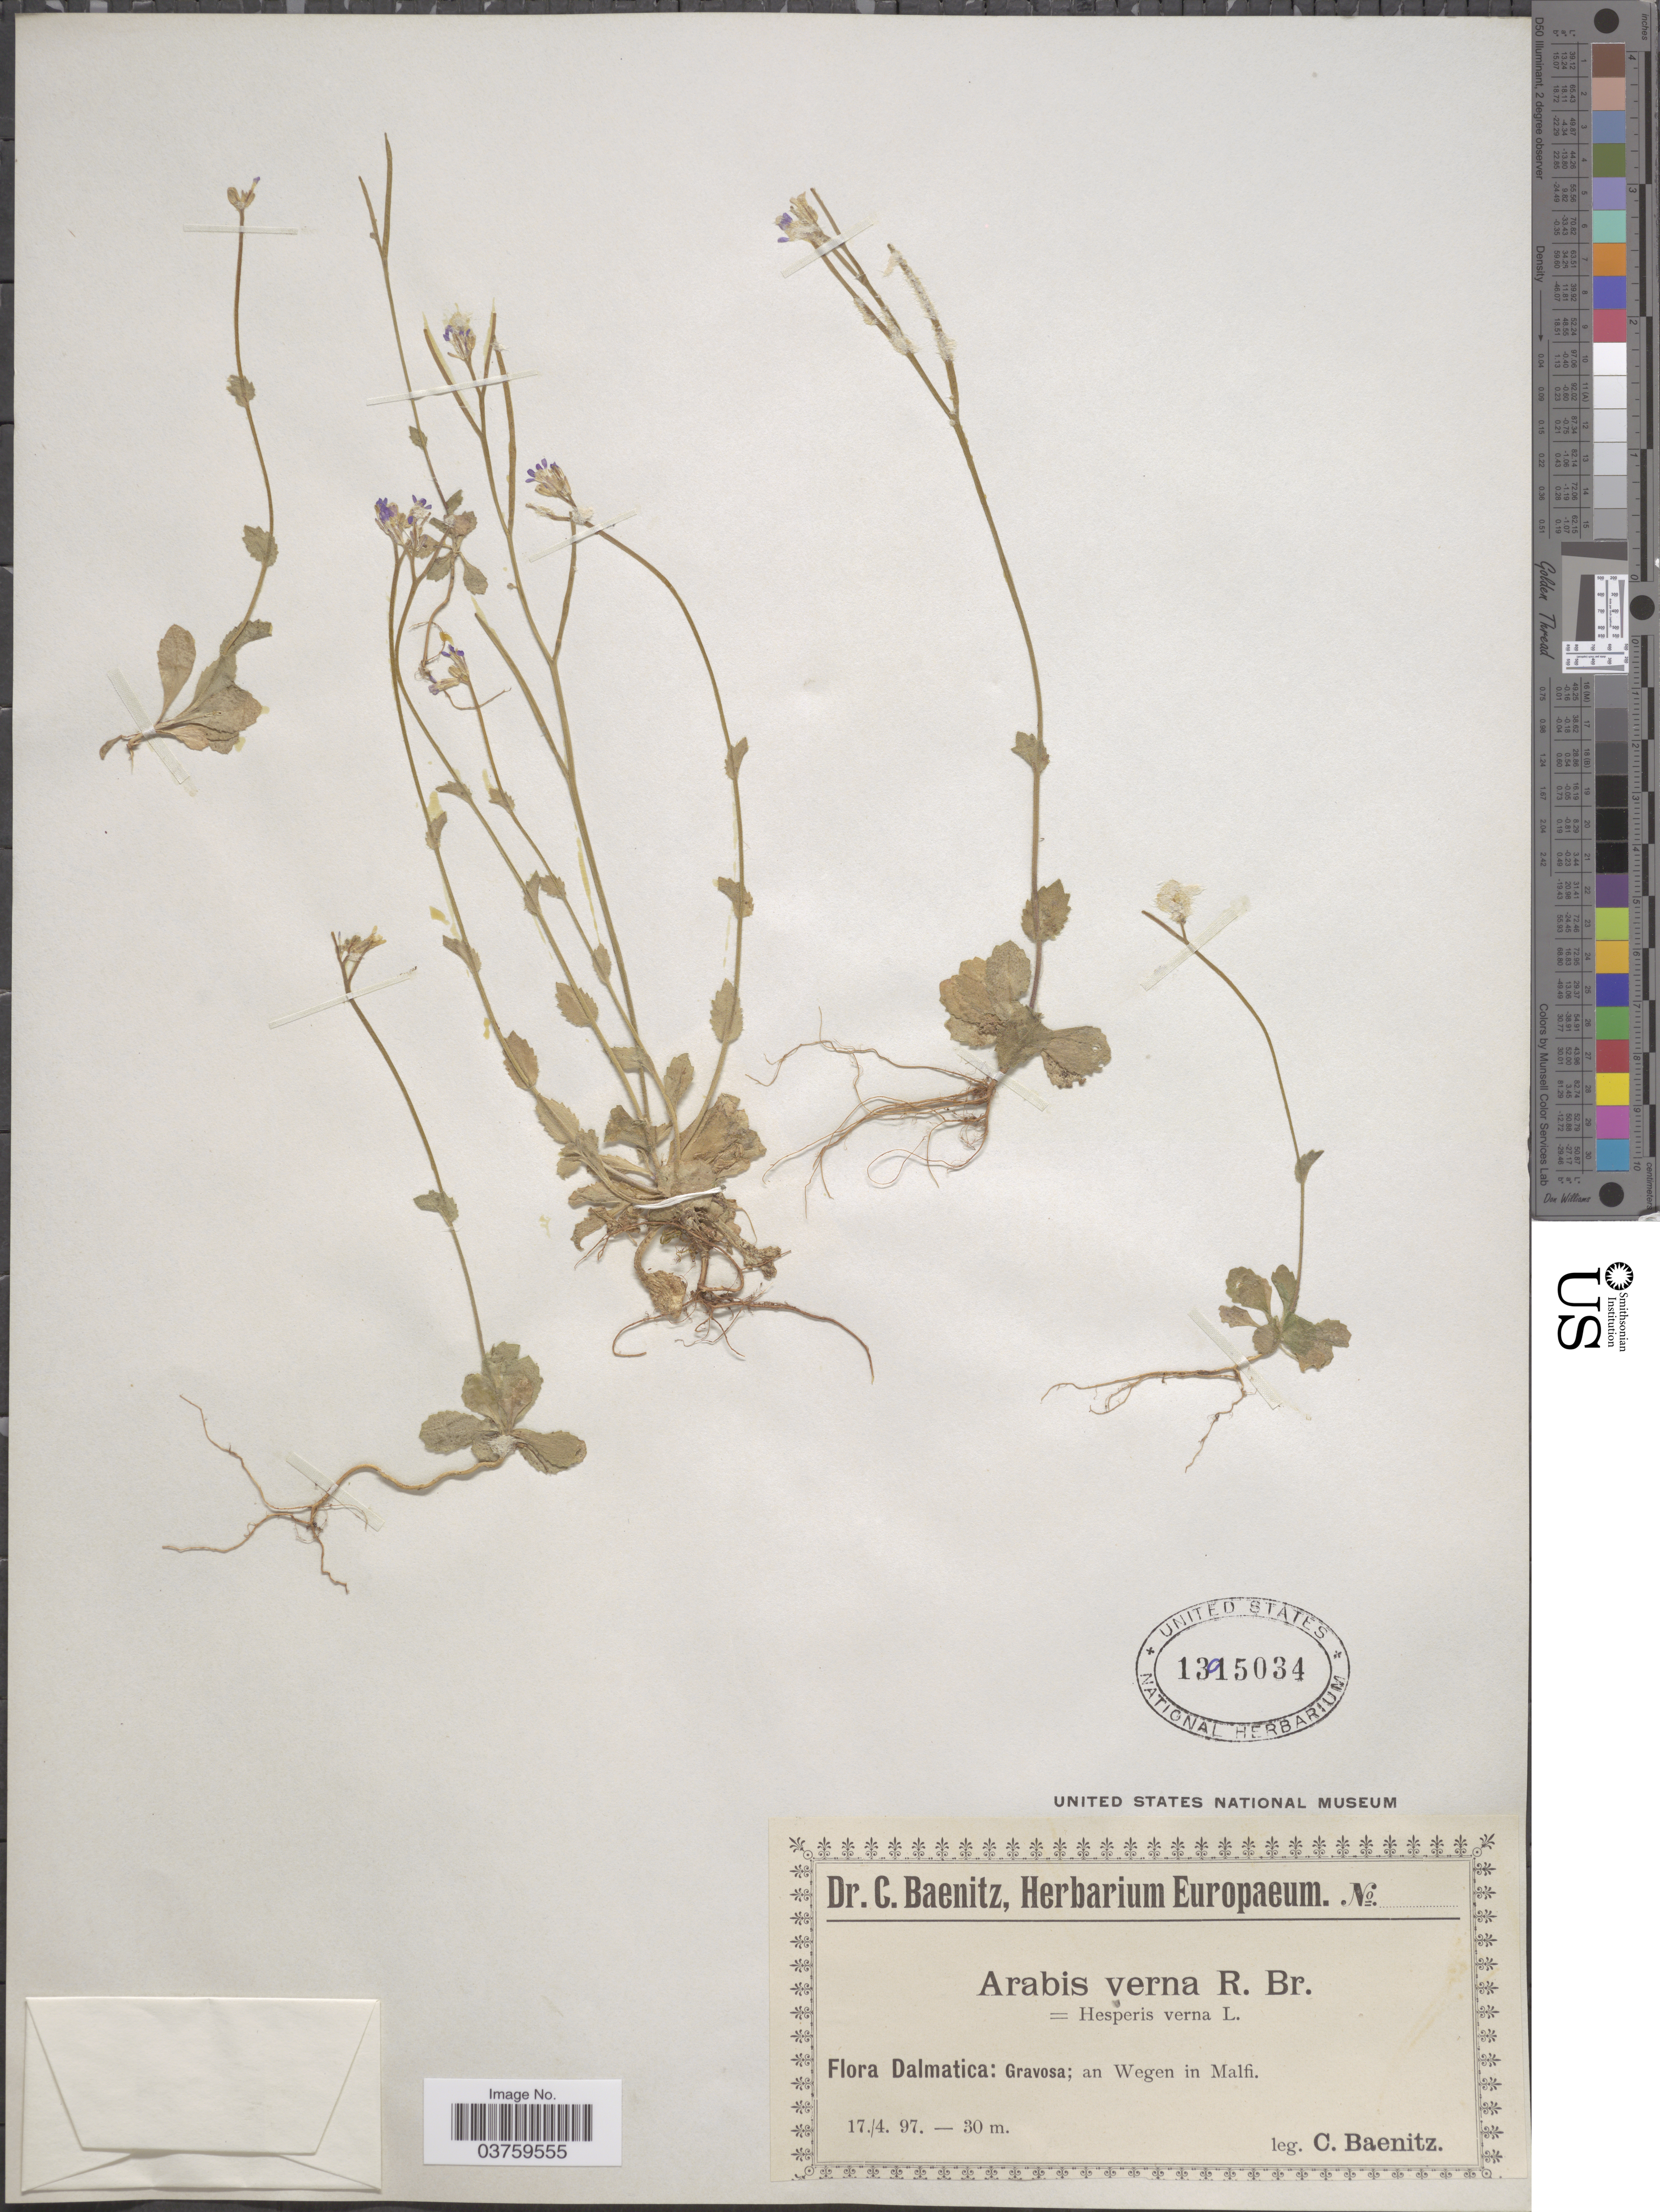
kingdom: Plantae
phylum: Tracheophyta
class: Magnoliopsida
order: Brassicales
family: Brassicaceae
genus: Arabis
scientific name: Arabis verna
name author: W.T. Aiton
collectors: C. G. Baenitz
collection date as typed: Transcribed d/m/y: 17/4/97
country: Croatia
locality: Dalmatica. Gravosa: an Wegen in Malfi.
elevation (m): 30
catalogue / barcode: US 1395034